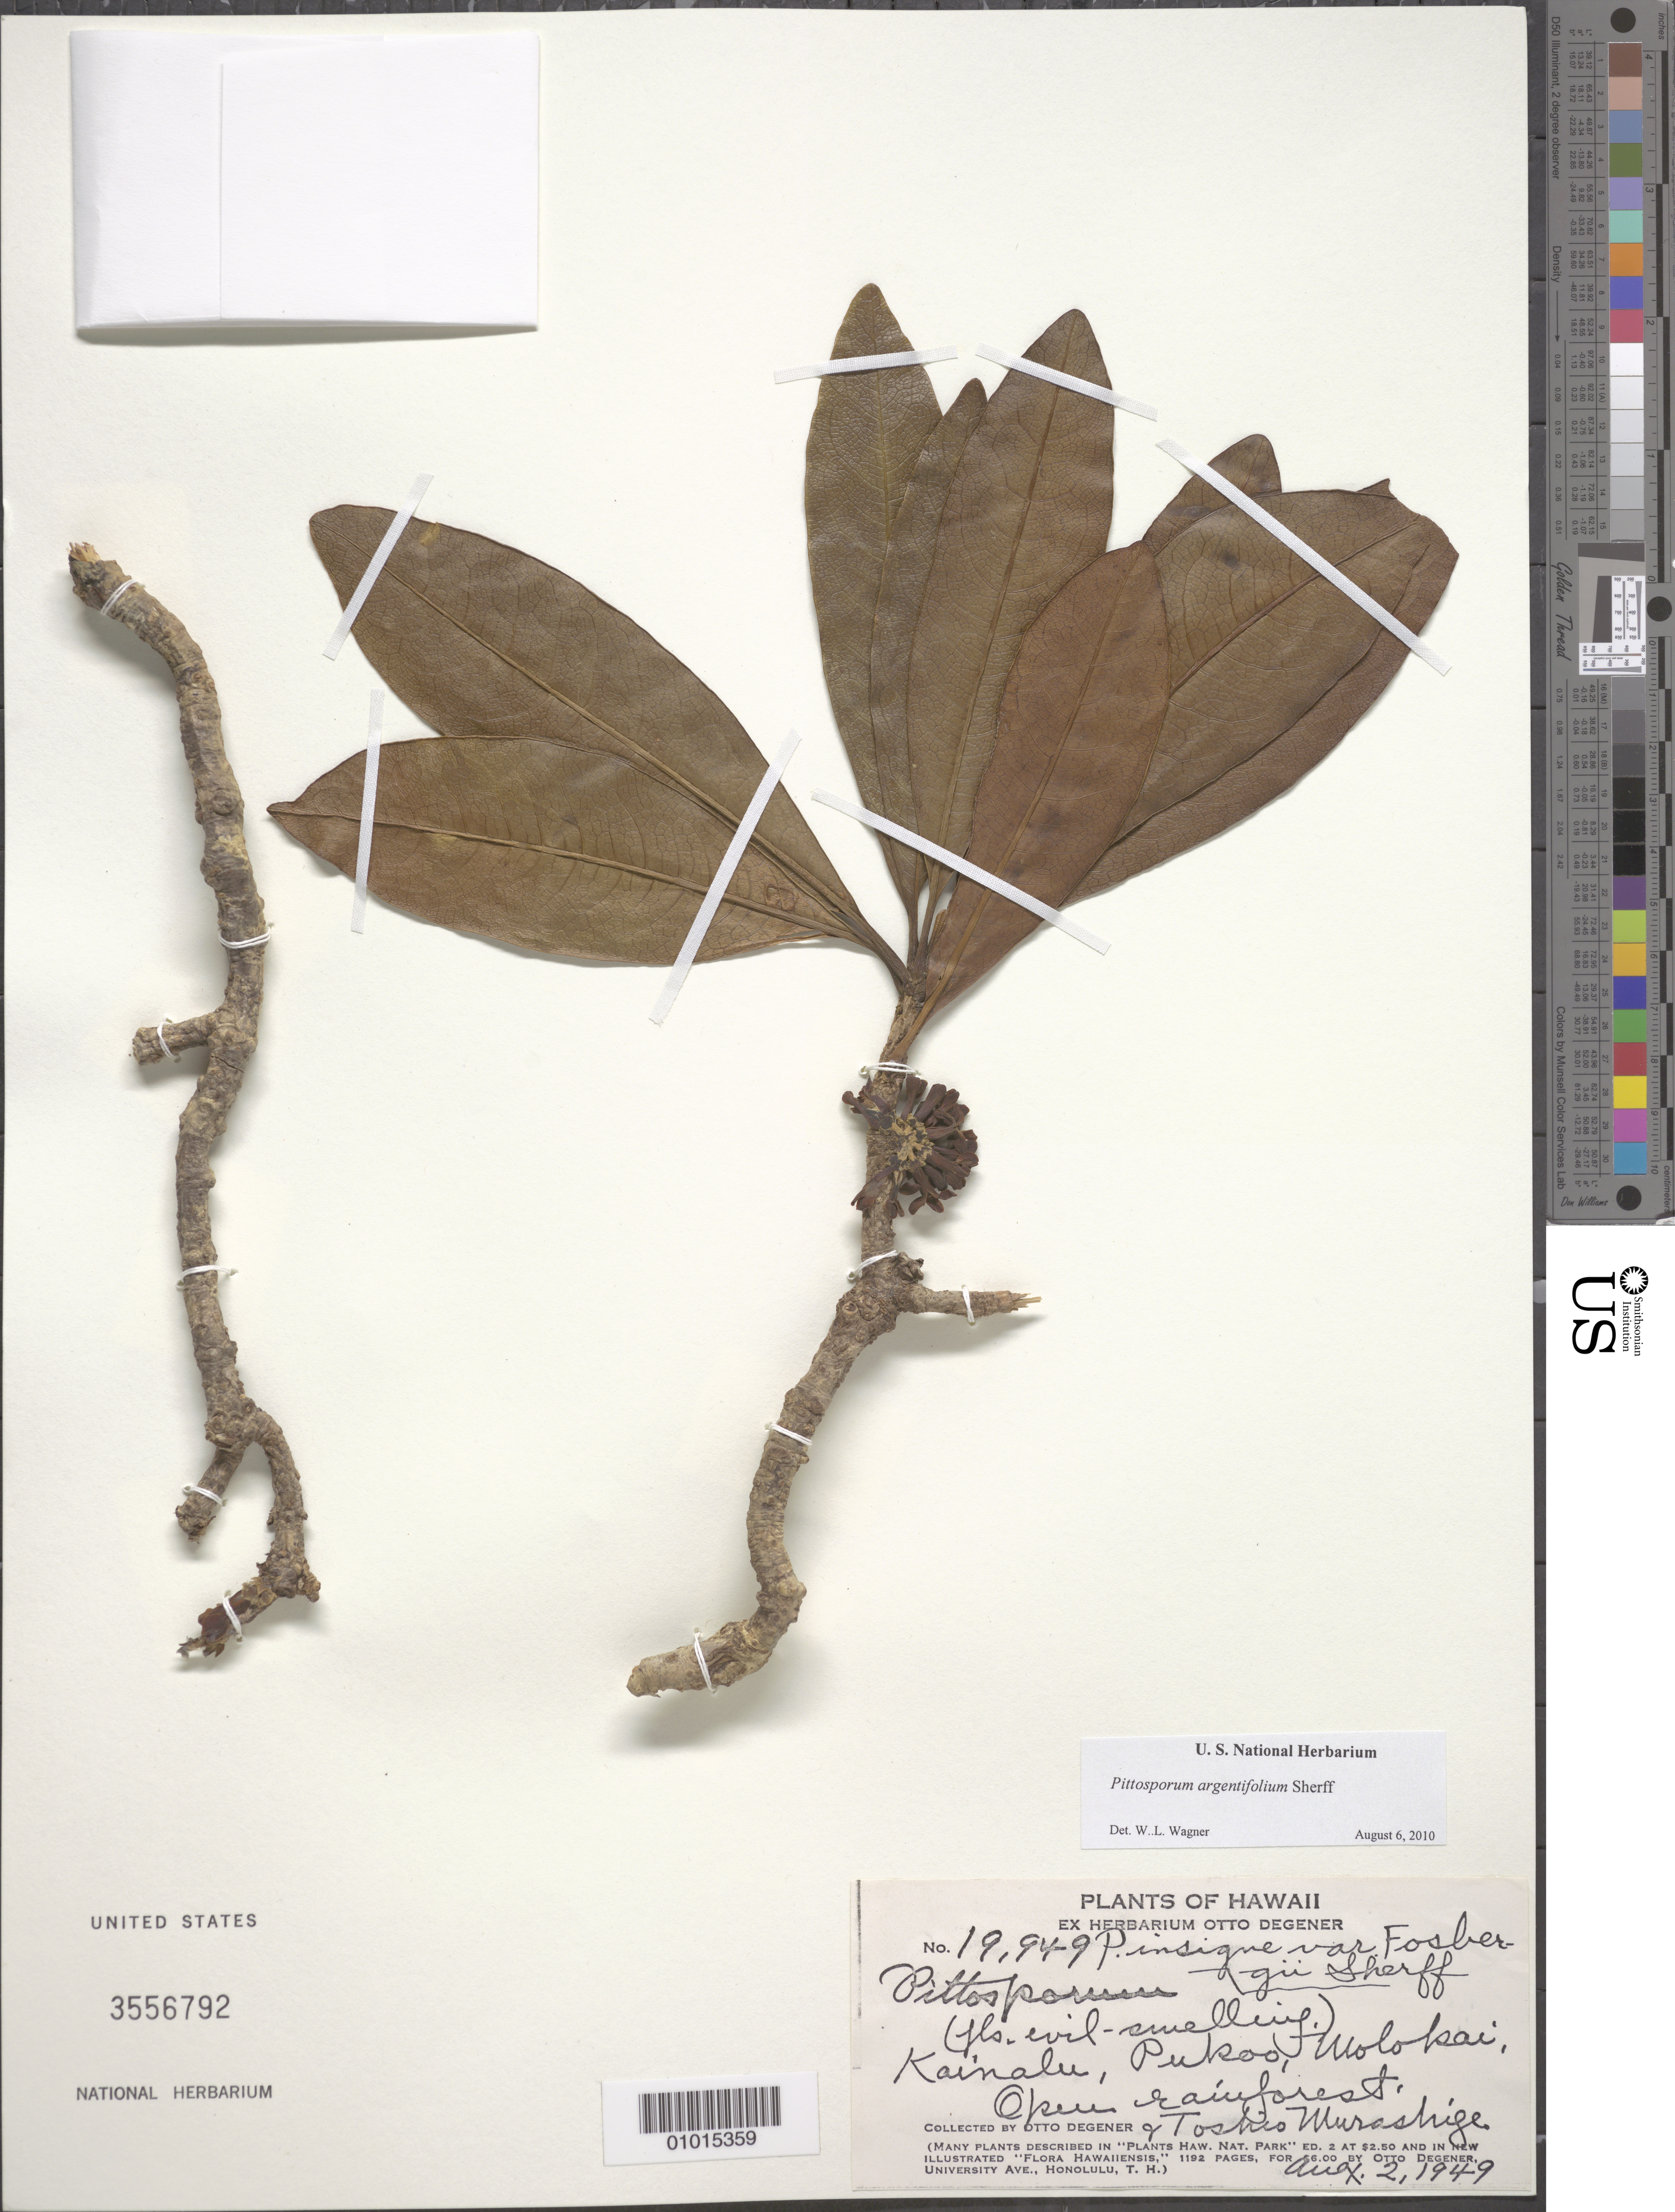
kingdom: Plantae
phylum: Tracheophyta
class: Magnoliopsida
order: Apiales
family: Pittosporaceae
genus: Pittosporum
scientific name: Pittosporum argentifolium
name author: Sherff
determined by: Wagner, W. L., (BOT), Smithsonian Institution - National Museum of Natural History (UNITED STATES)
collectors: O. Degener, Toshio & Wurashige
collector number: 19949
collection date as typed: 2 Aug 1949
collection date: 1949-08-02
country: United States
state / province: Hawaii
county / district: Maui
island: Moloka'i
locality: Kainalu, Pukoo, Molokai, Opeu rainforest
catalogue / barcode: US 3556792